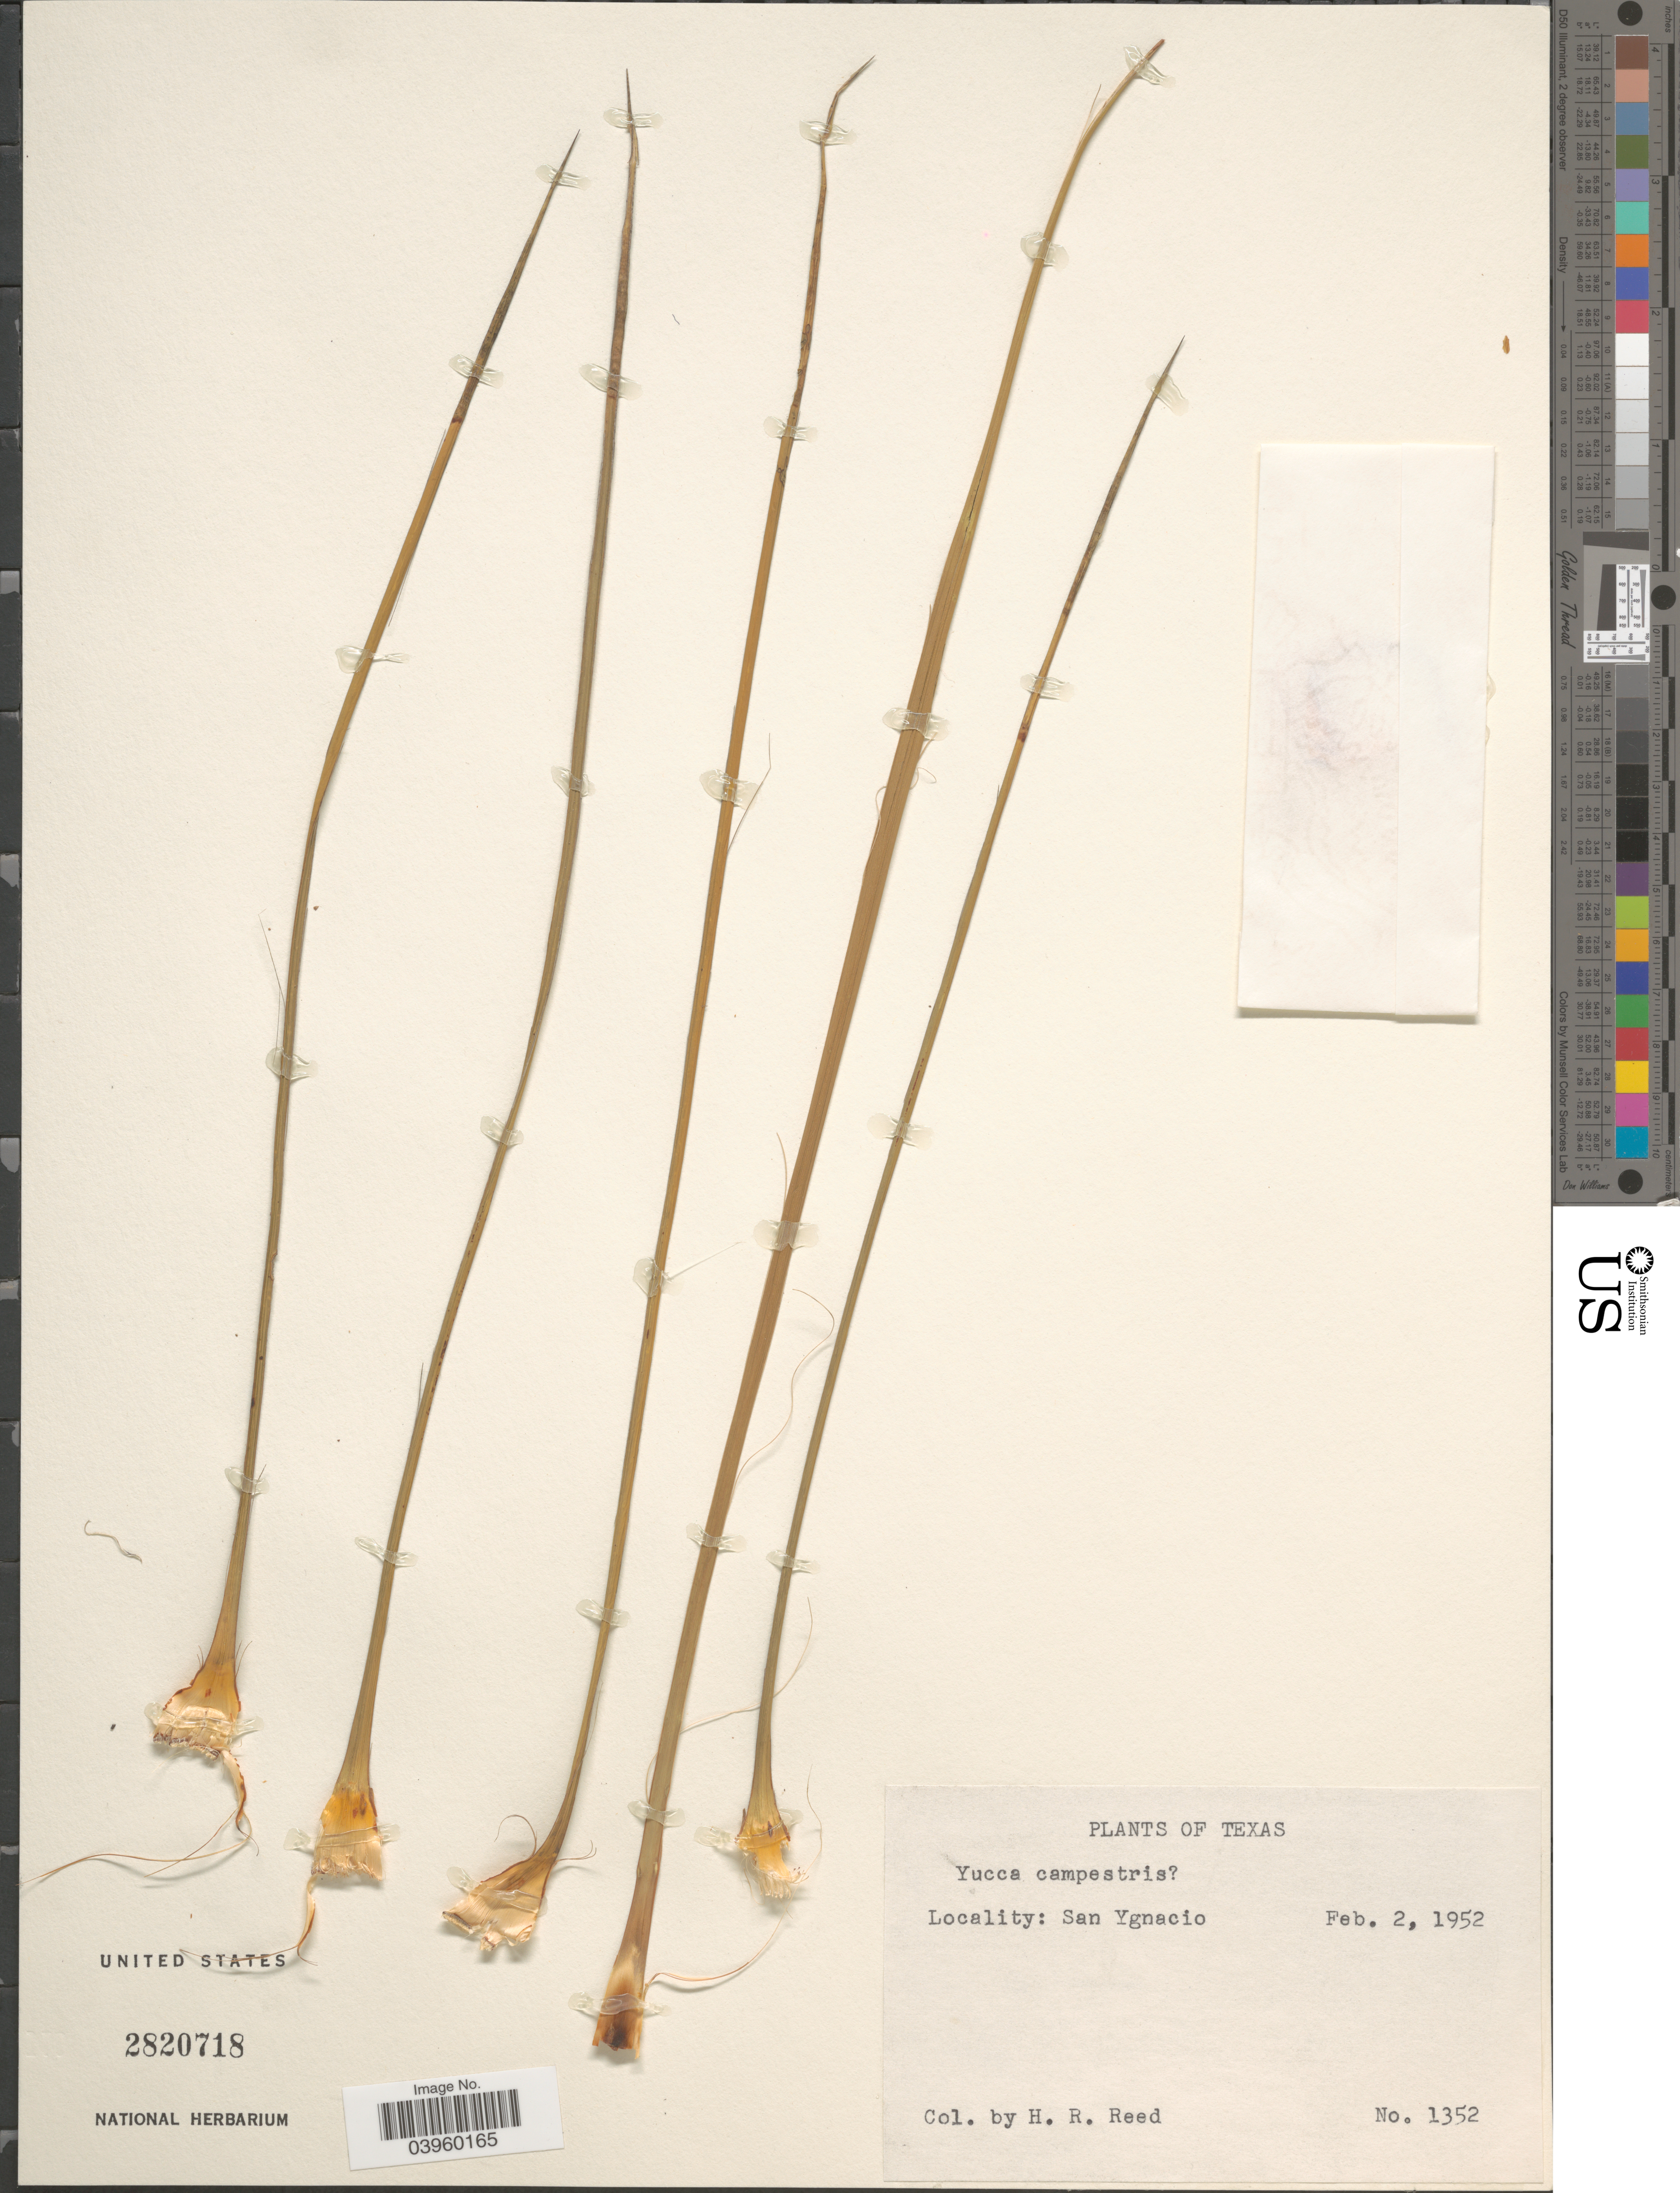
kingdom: Plantae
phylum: Tracheophyta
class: Liliopsida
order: Asparagales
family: Asparagaceae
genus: Yucca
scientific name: Yucca sp.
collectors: H. Reed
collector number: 1352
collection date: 1952-02-02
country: United States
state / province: Texas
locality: San Ygnacio.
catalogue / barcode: US 2820718